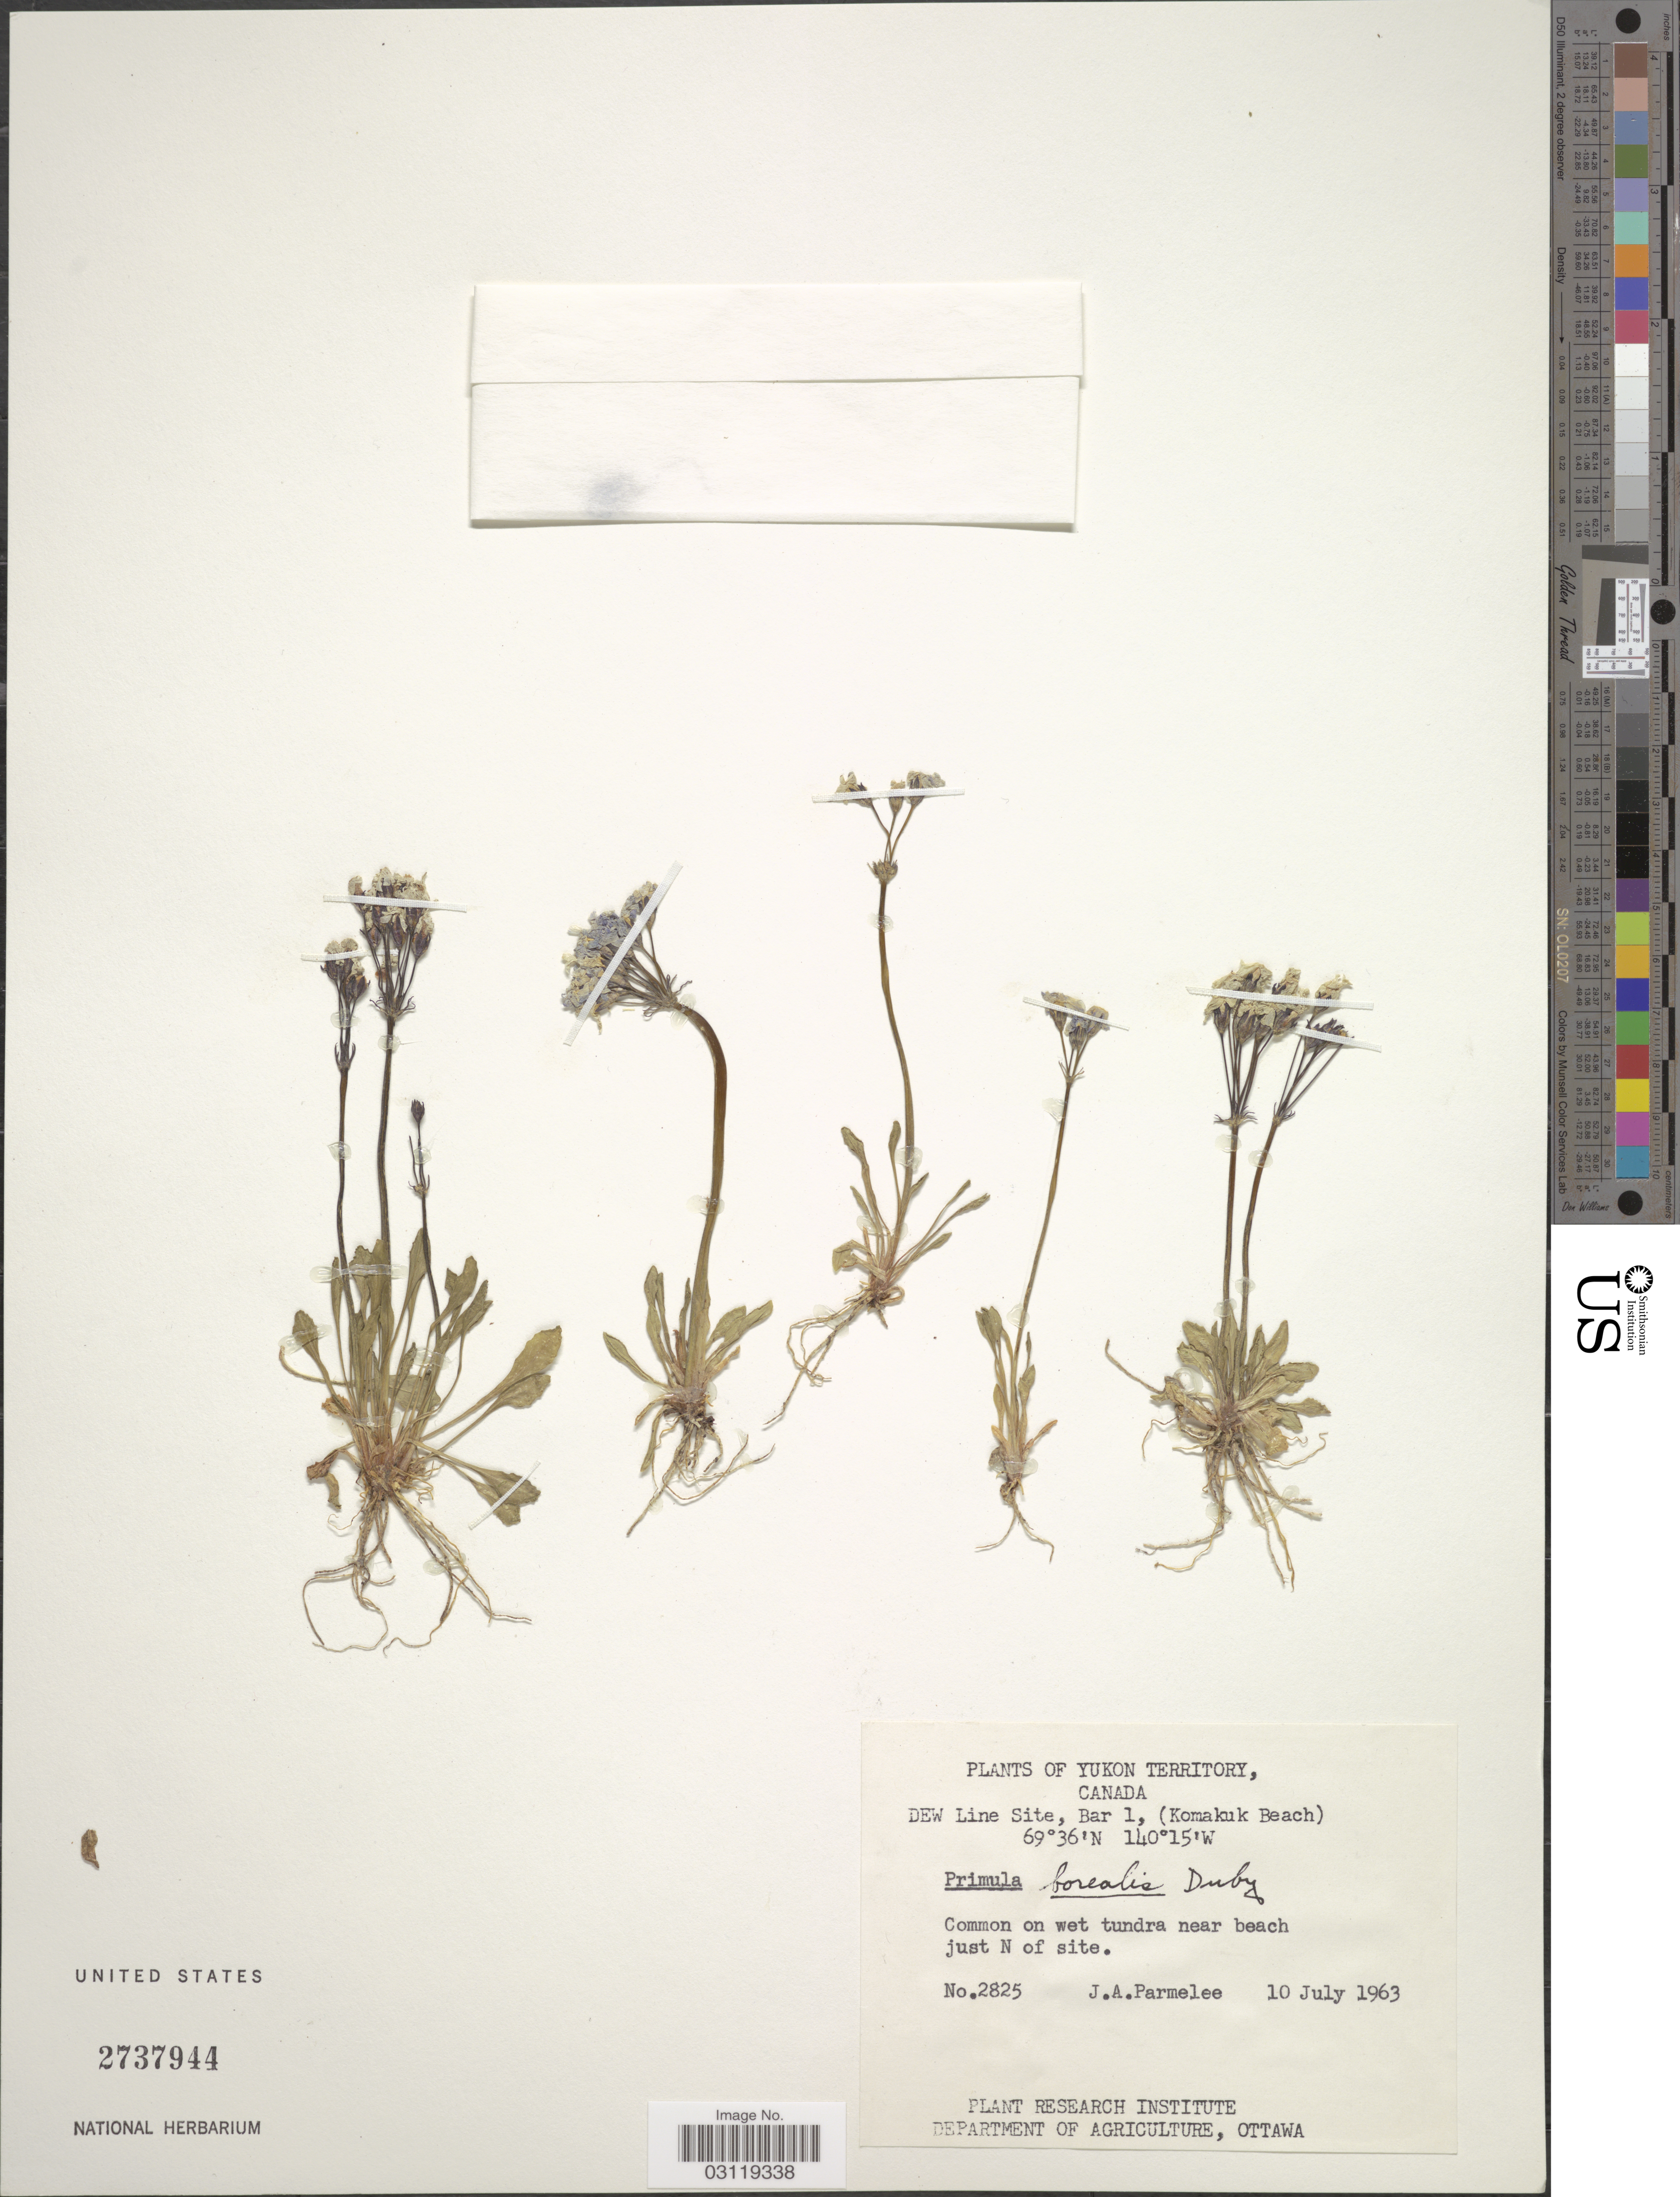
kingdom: Plantae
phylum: Tracheophyta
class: Magnoliopsida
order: Ericales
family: Primulaceae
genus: Primula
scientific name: Primula borealis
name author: Duby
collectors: J. A. Parmelee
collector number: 2825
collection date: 1963-07-10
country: Canada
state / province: Yukon Territory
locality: DEW Line Site, Bar 1, (Komakuku Beach). near beach just N of site.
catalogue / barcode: US 2737944